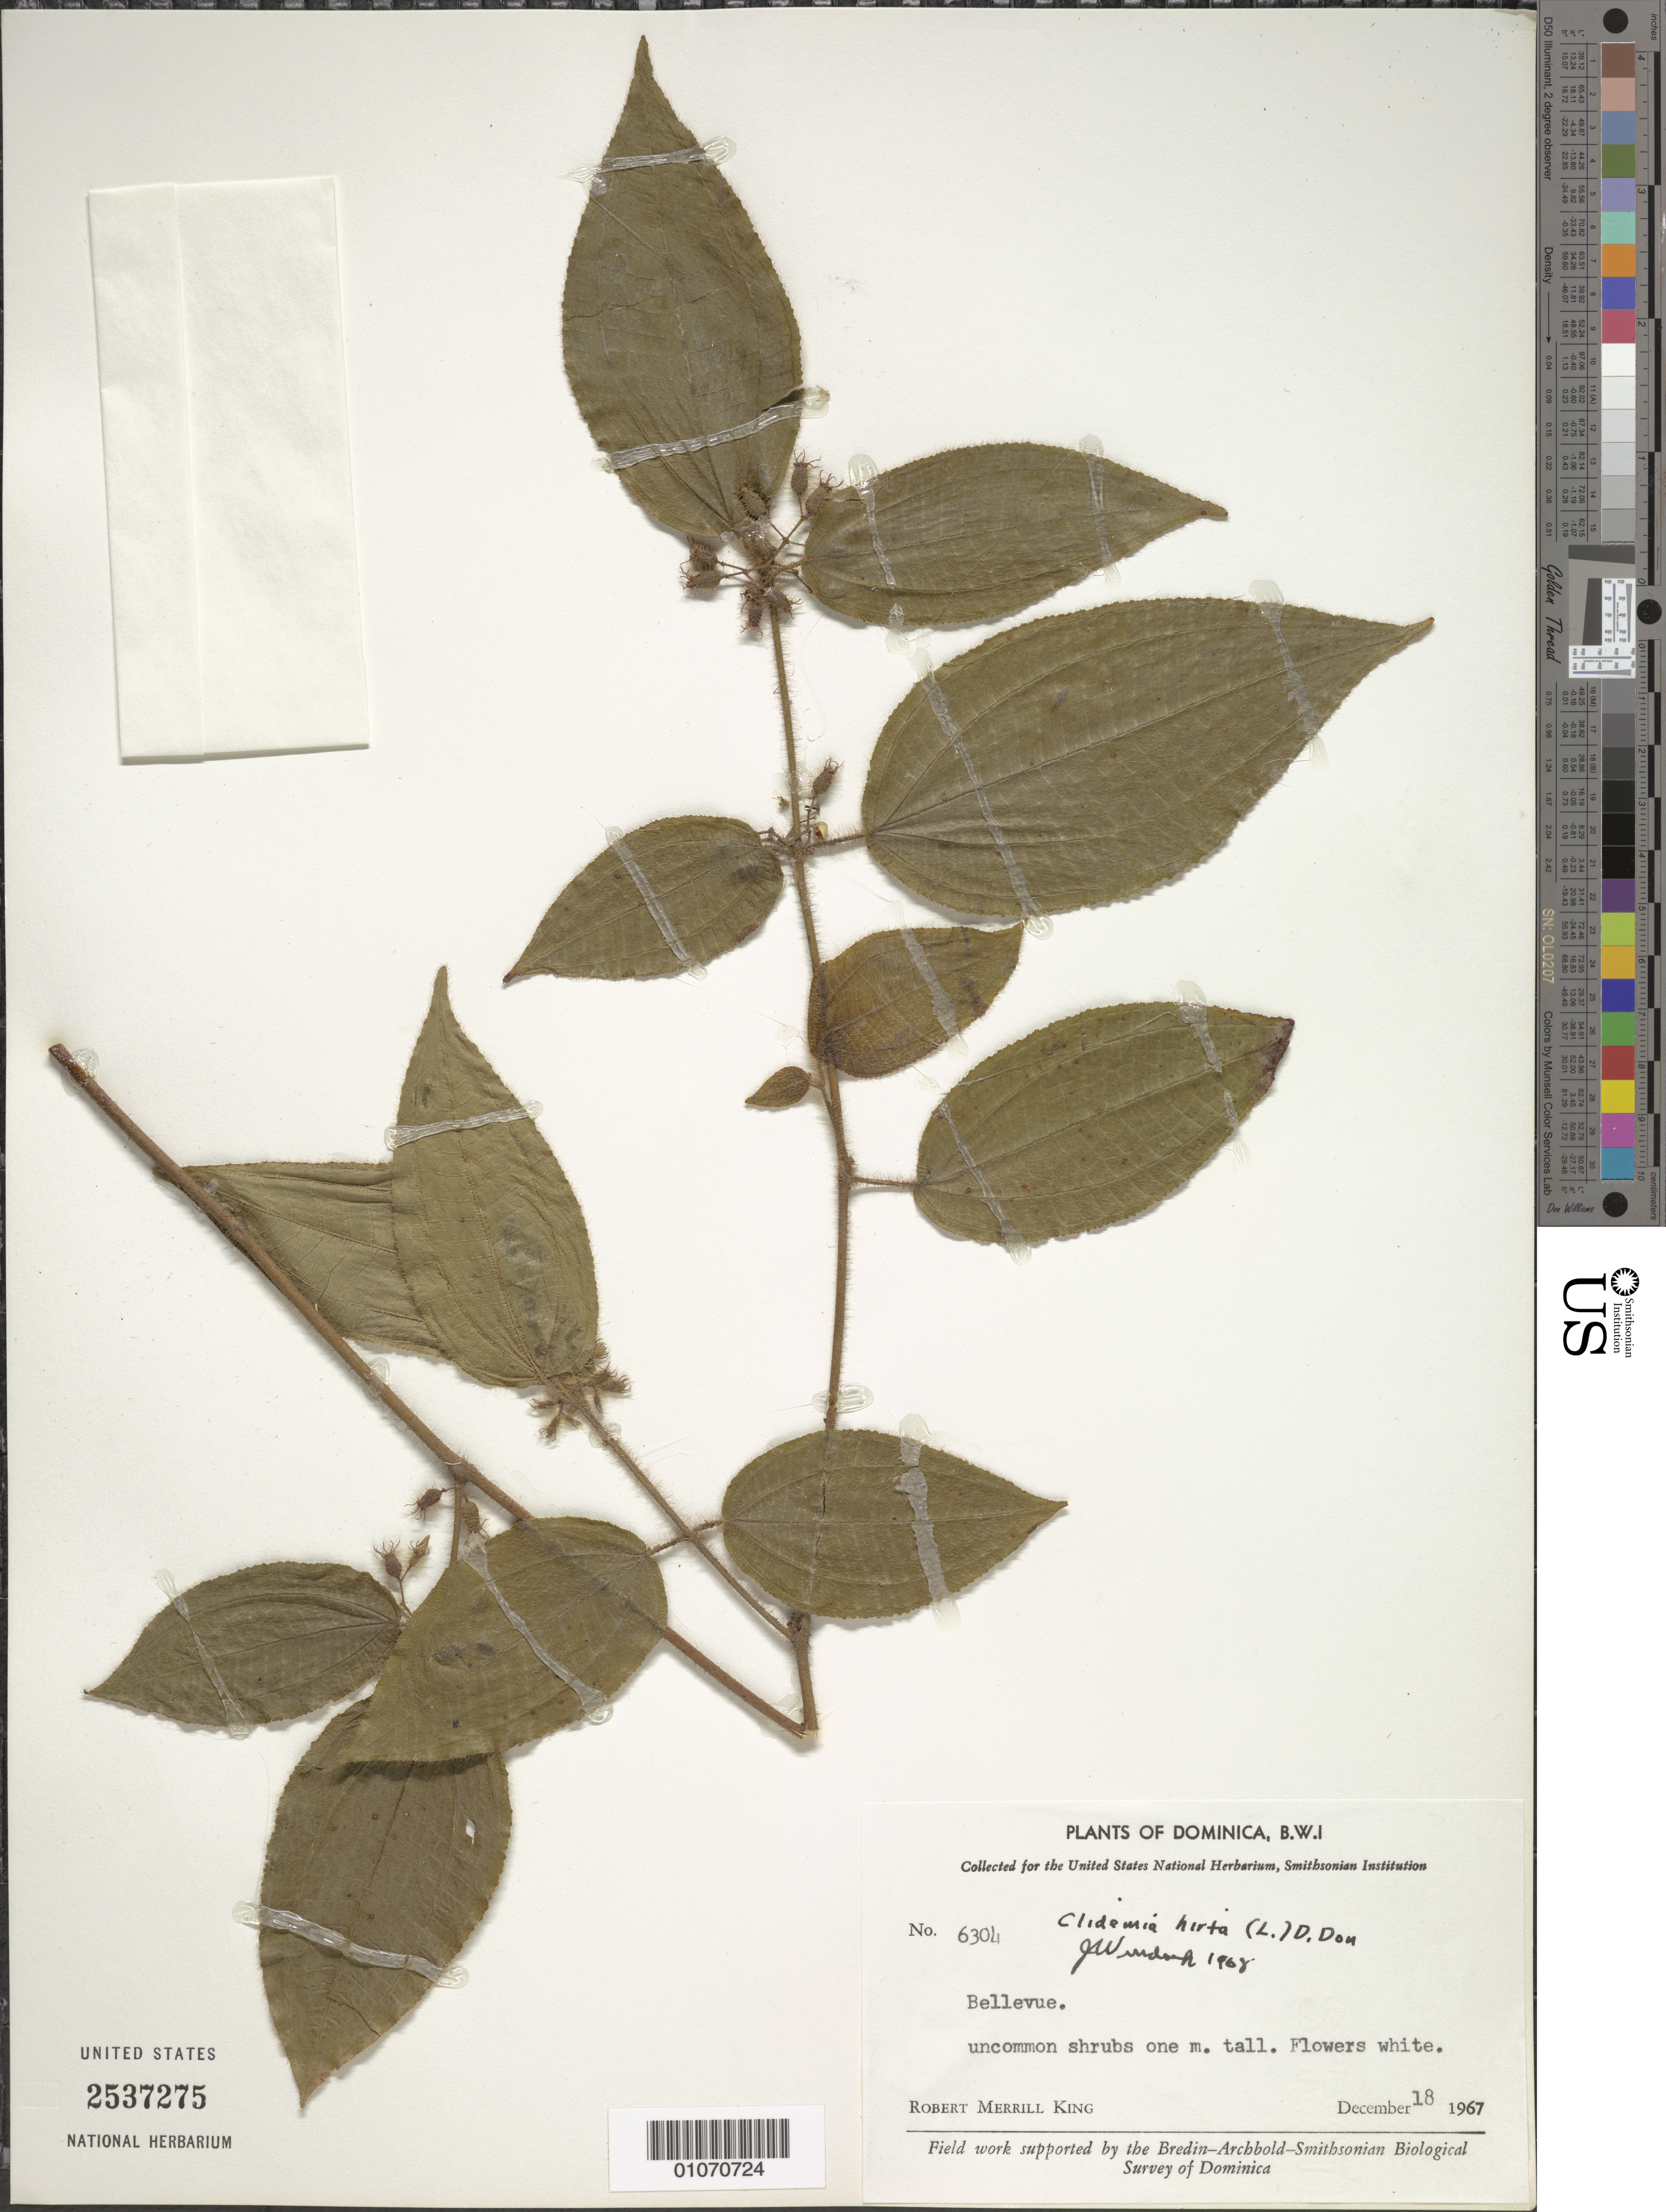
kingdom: Plantae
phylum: Tracheophyta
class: Magnoliopsida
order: Myrtales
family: Melastomataceae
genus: Clidemia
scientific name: Clidemia hirta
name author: (L.) D. Don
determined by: Wurdack, John J., (US), US (UNITED STATES)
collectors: R. M. King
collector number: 6304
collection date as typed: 18 Dec 1967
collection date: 1967-12-18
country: Dominica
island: Dominica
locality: Bellevue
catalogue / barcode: US 2537275